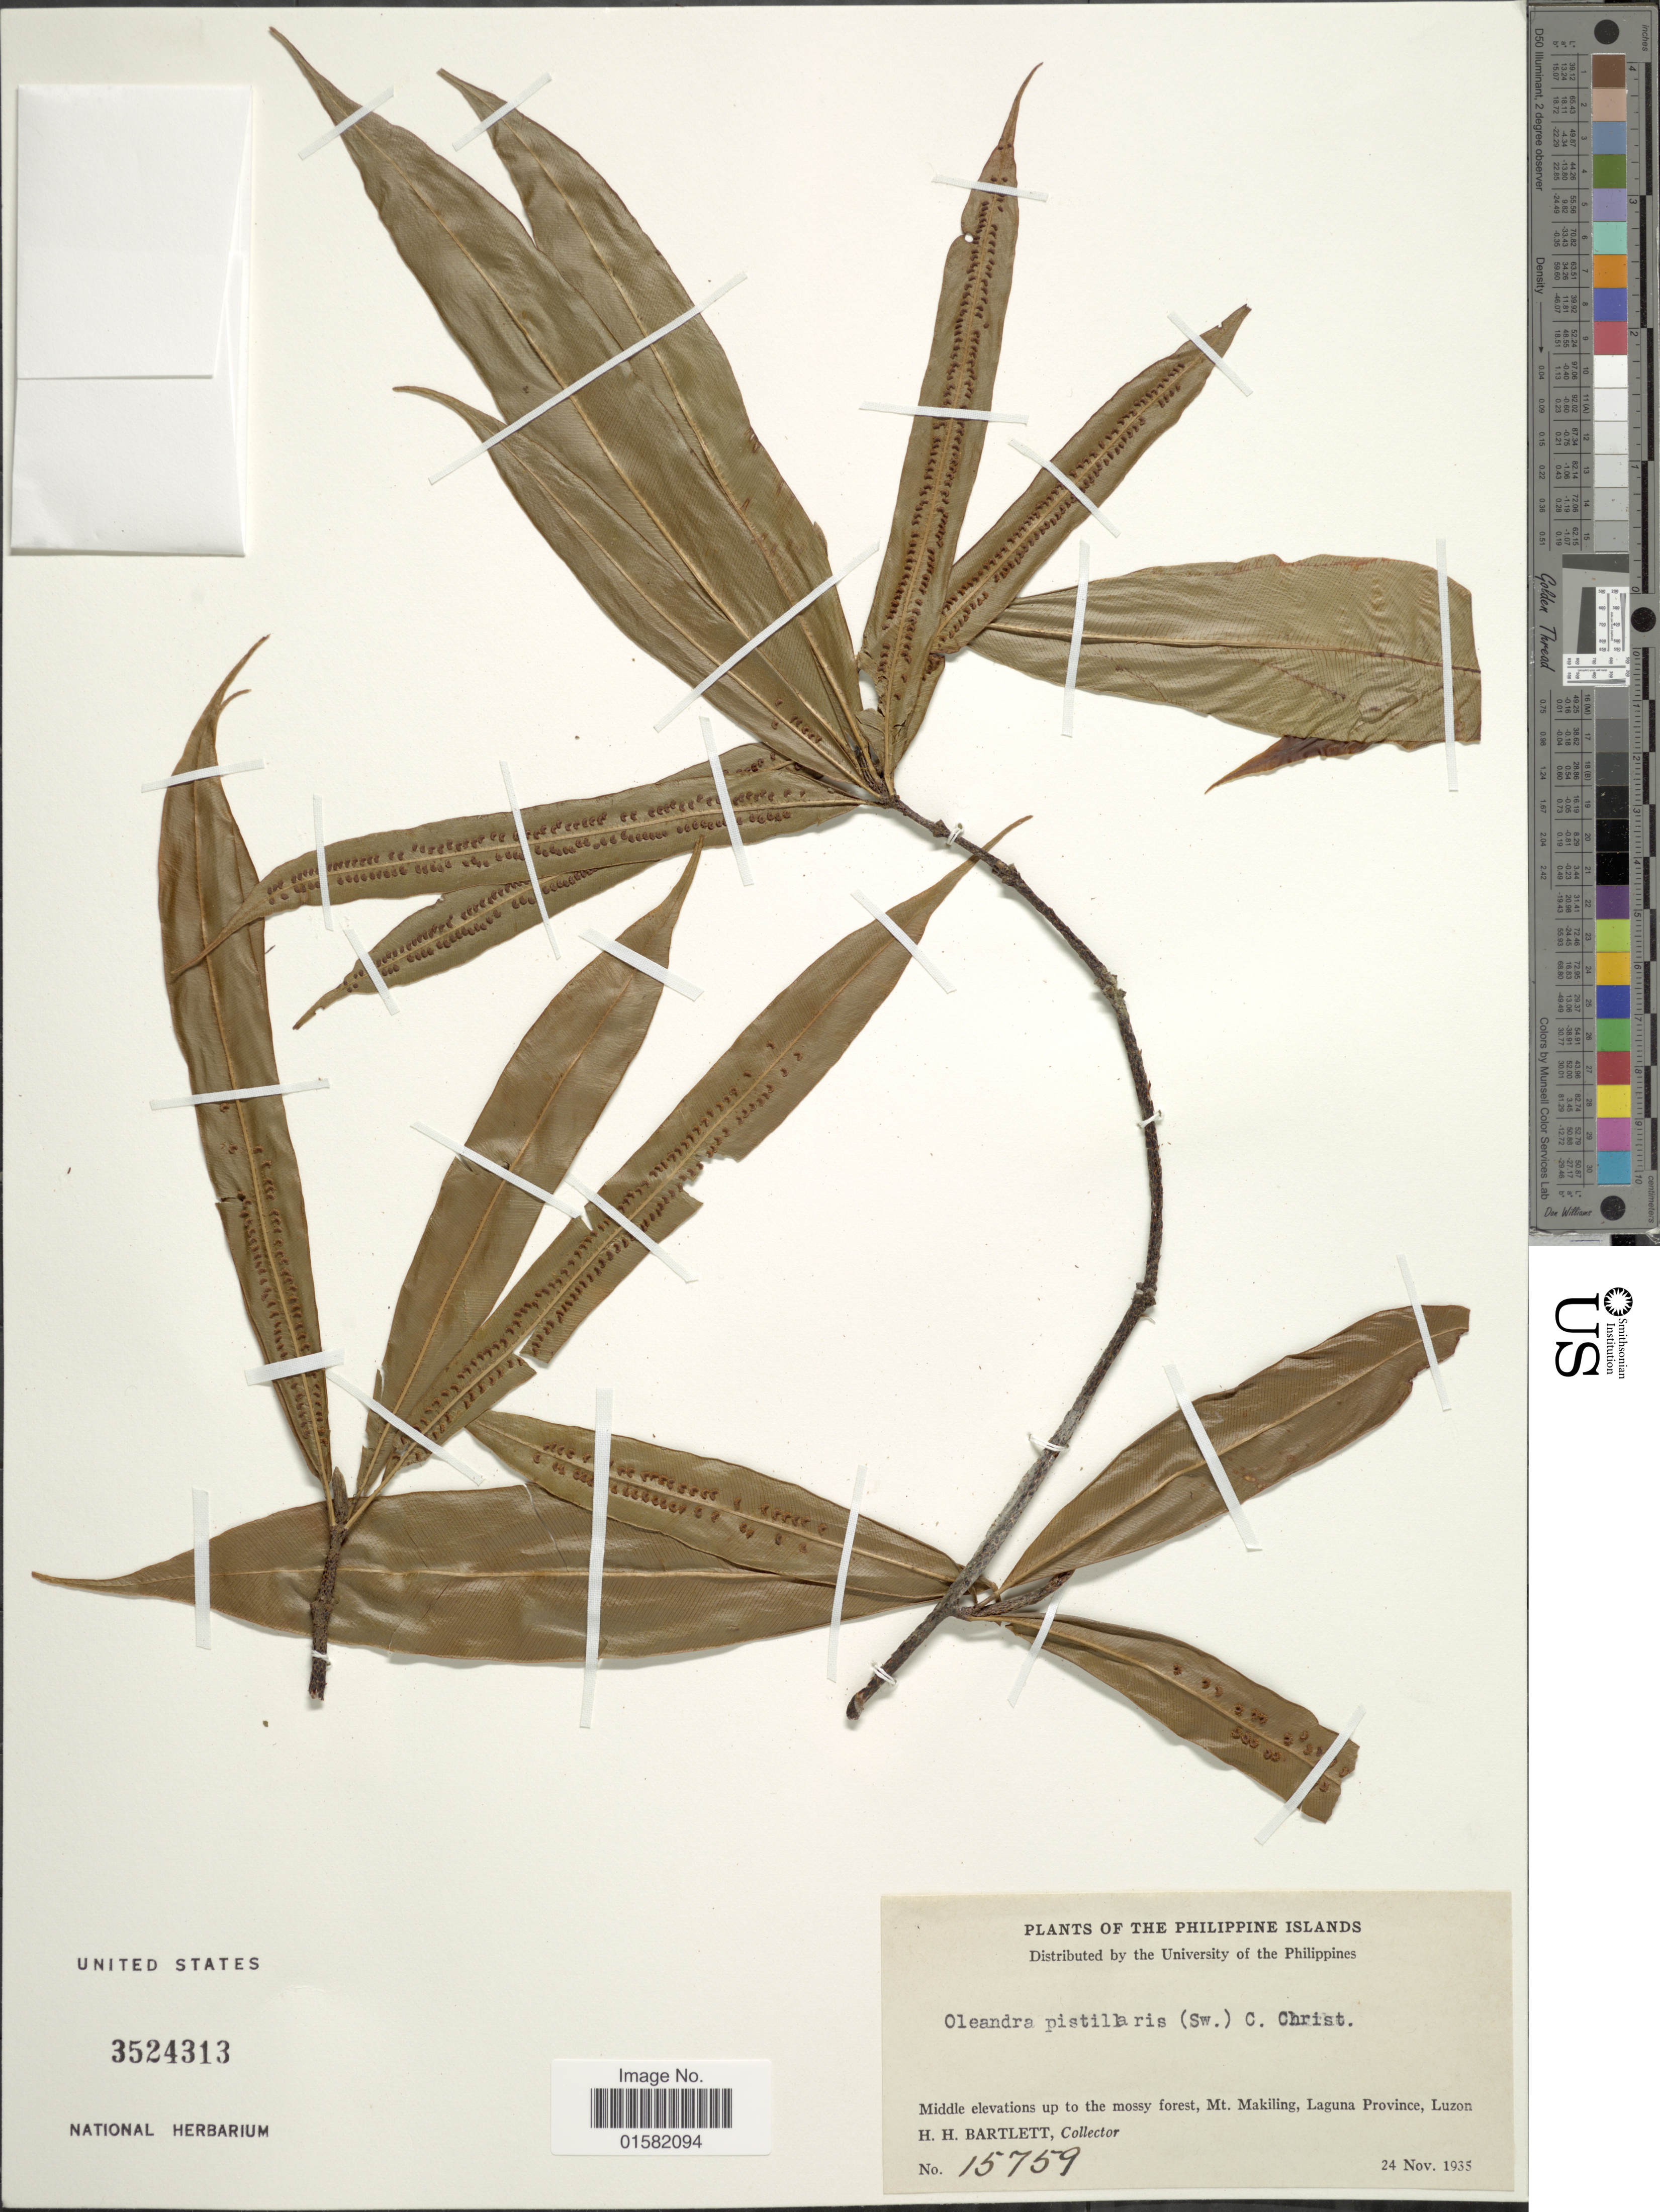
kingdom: Plantae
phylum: Tracheophyta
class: Polypodiopsida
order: Polypodiales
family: Oleandraceae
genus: Oleandra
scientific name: Oleandra pistillaris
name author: (Sw.) C. Chr.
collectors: H. H. Bartlett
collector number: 15759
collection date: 1935-11-24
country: Philippines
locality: The Philippines, Middle elevetaions up to mossy forest, Mt. Makiling, Laguna Province, Luzon.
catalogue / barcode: US 3524313